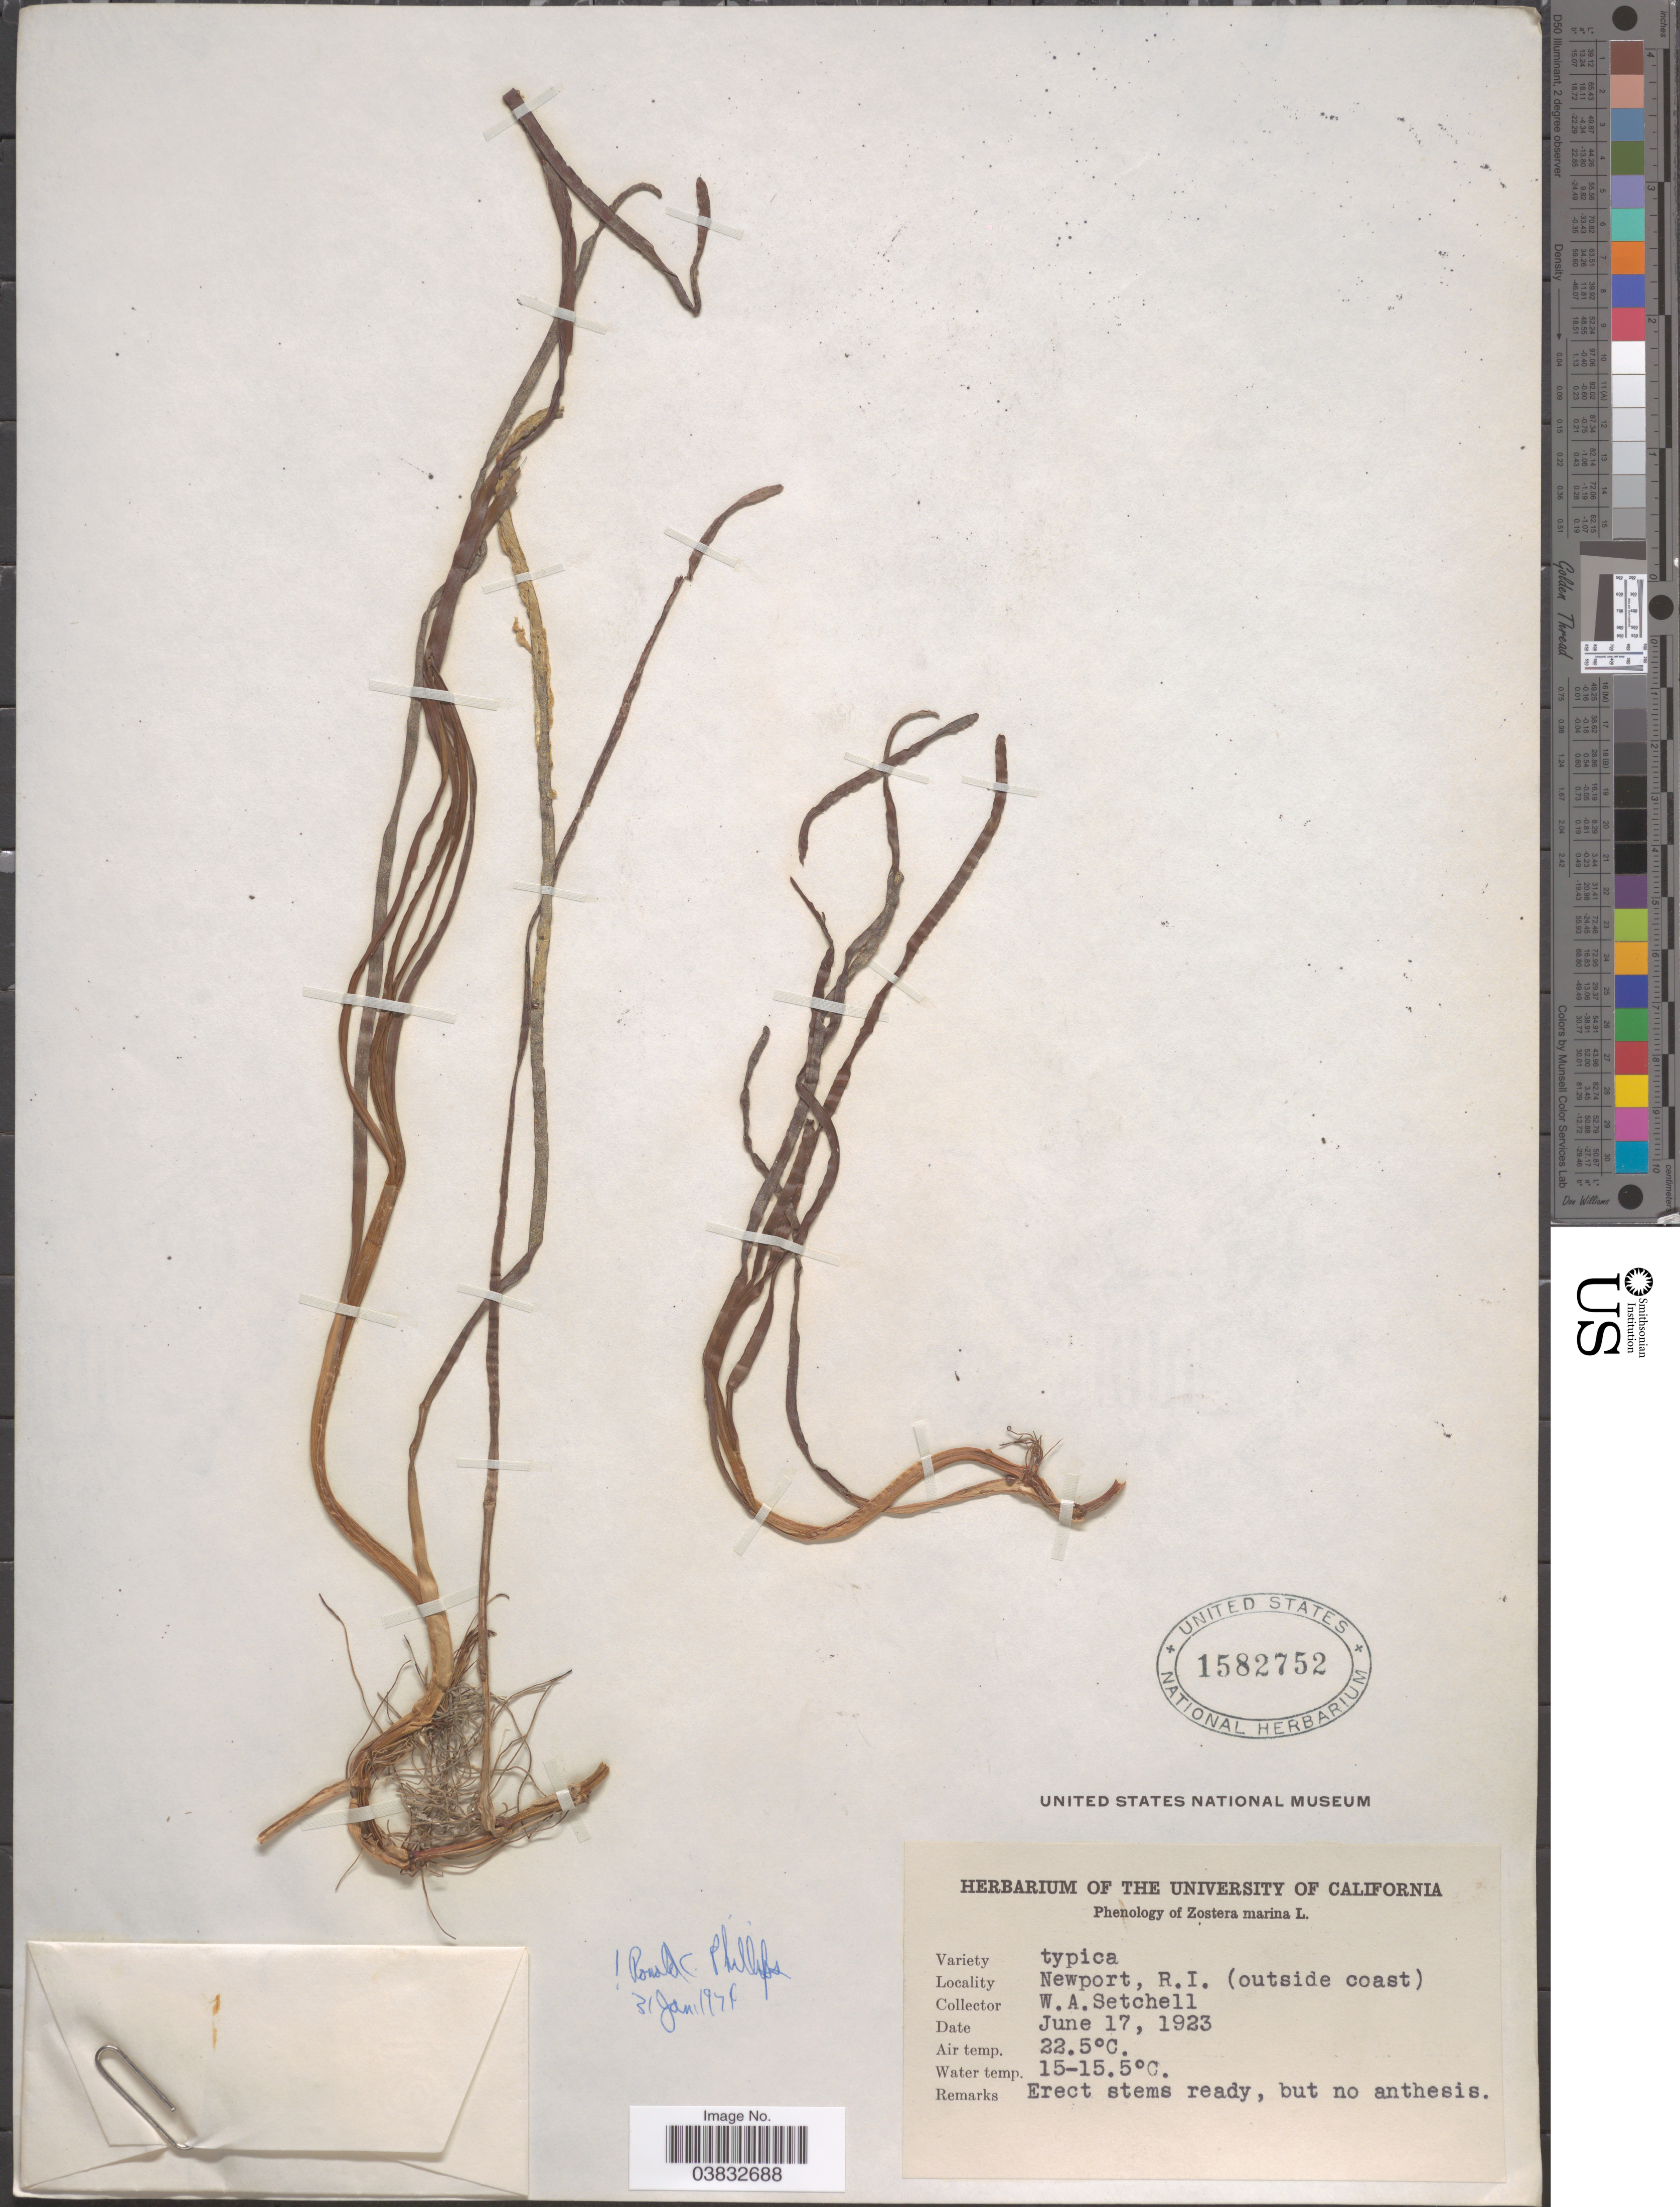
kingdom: Plantae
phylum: Tracheophyta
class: Liliopsida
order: Alismatales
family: Zosteraceae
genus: Zostera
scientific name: Zostera marina var. marina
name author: L.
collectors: W. Setchell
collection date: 1923-06-17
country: United States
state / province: Rhode Island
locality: Newport. (outside coast).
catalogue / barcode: US 1582752